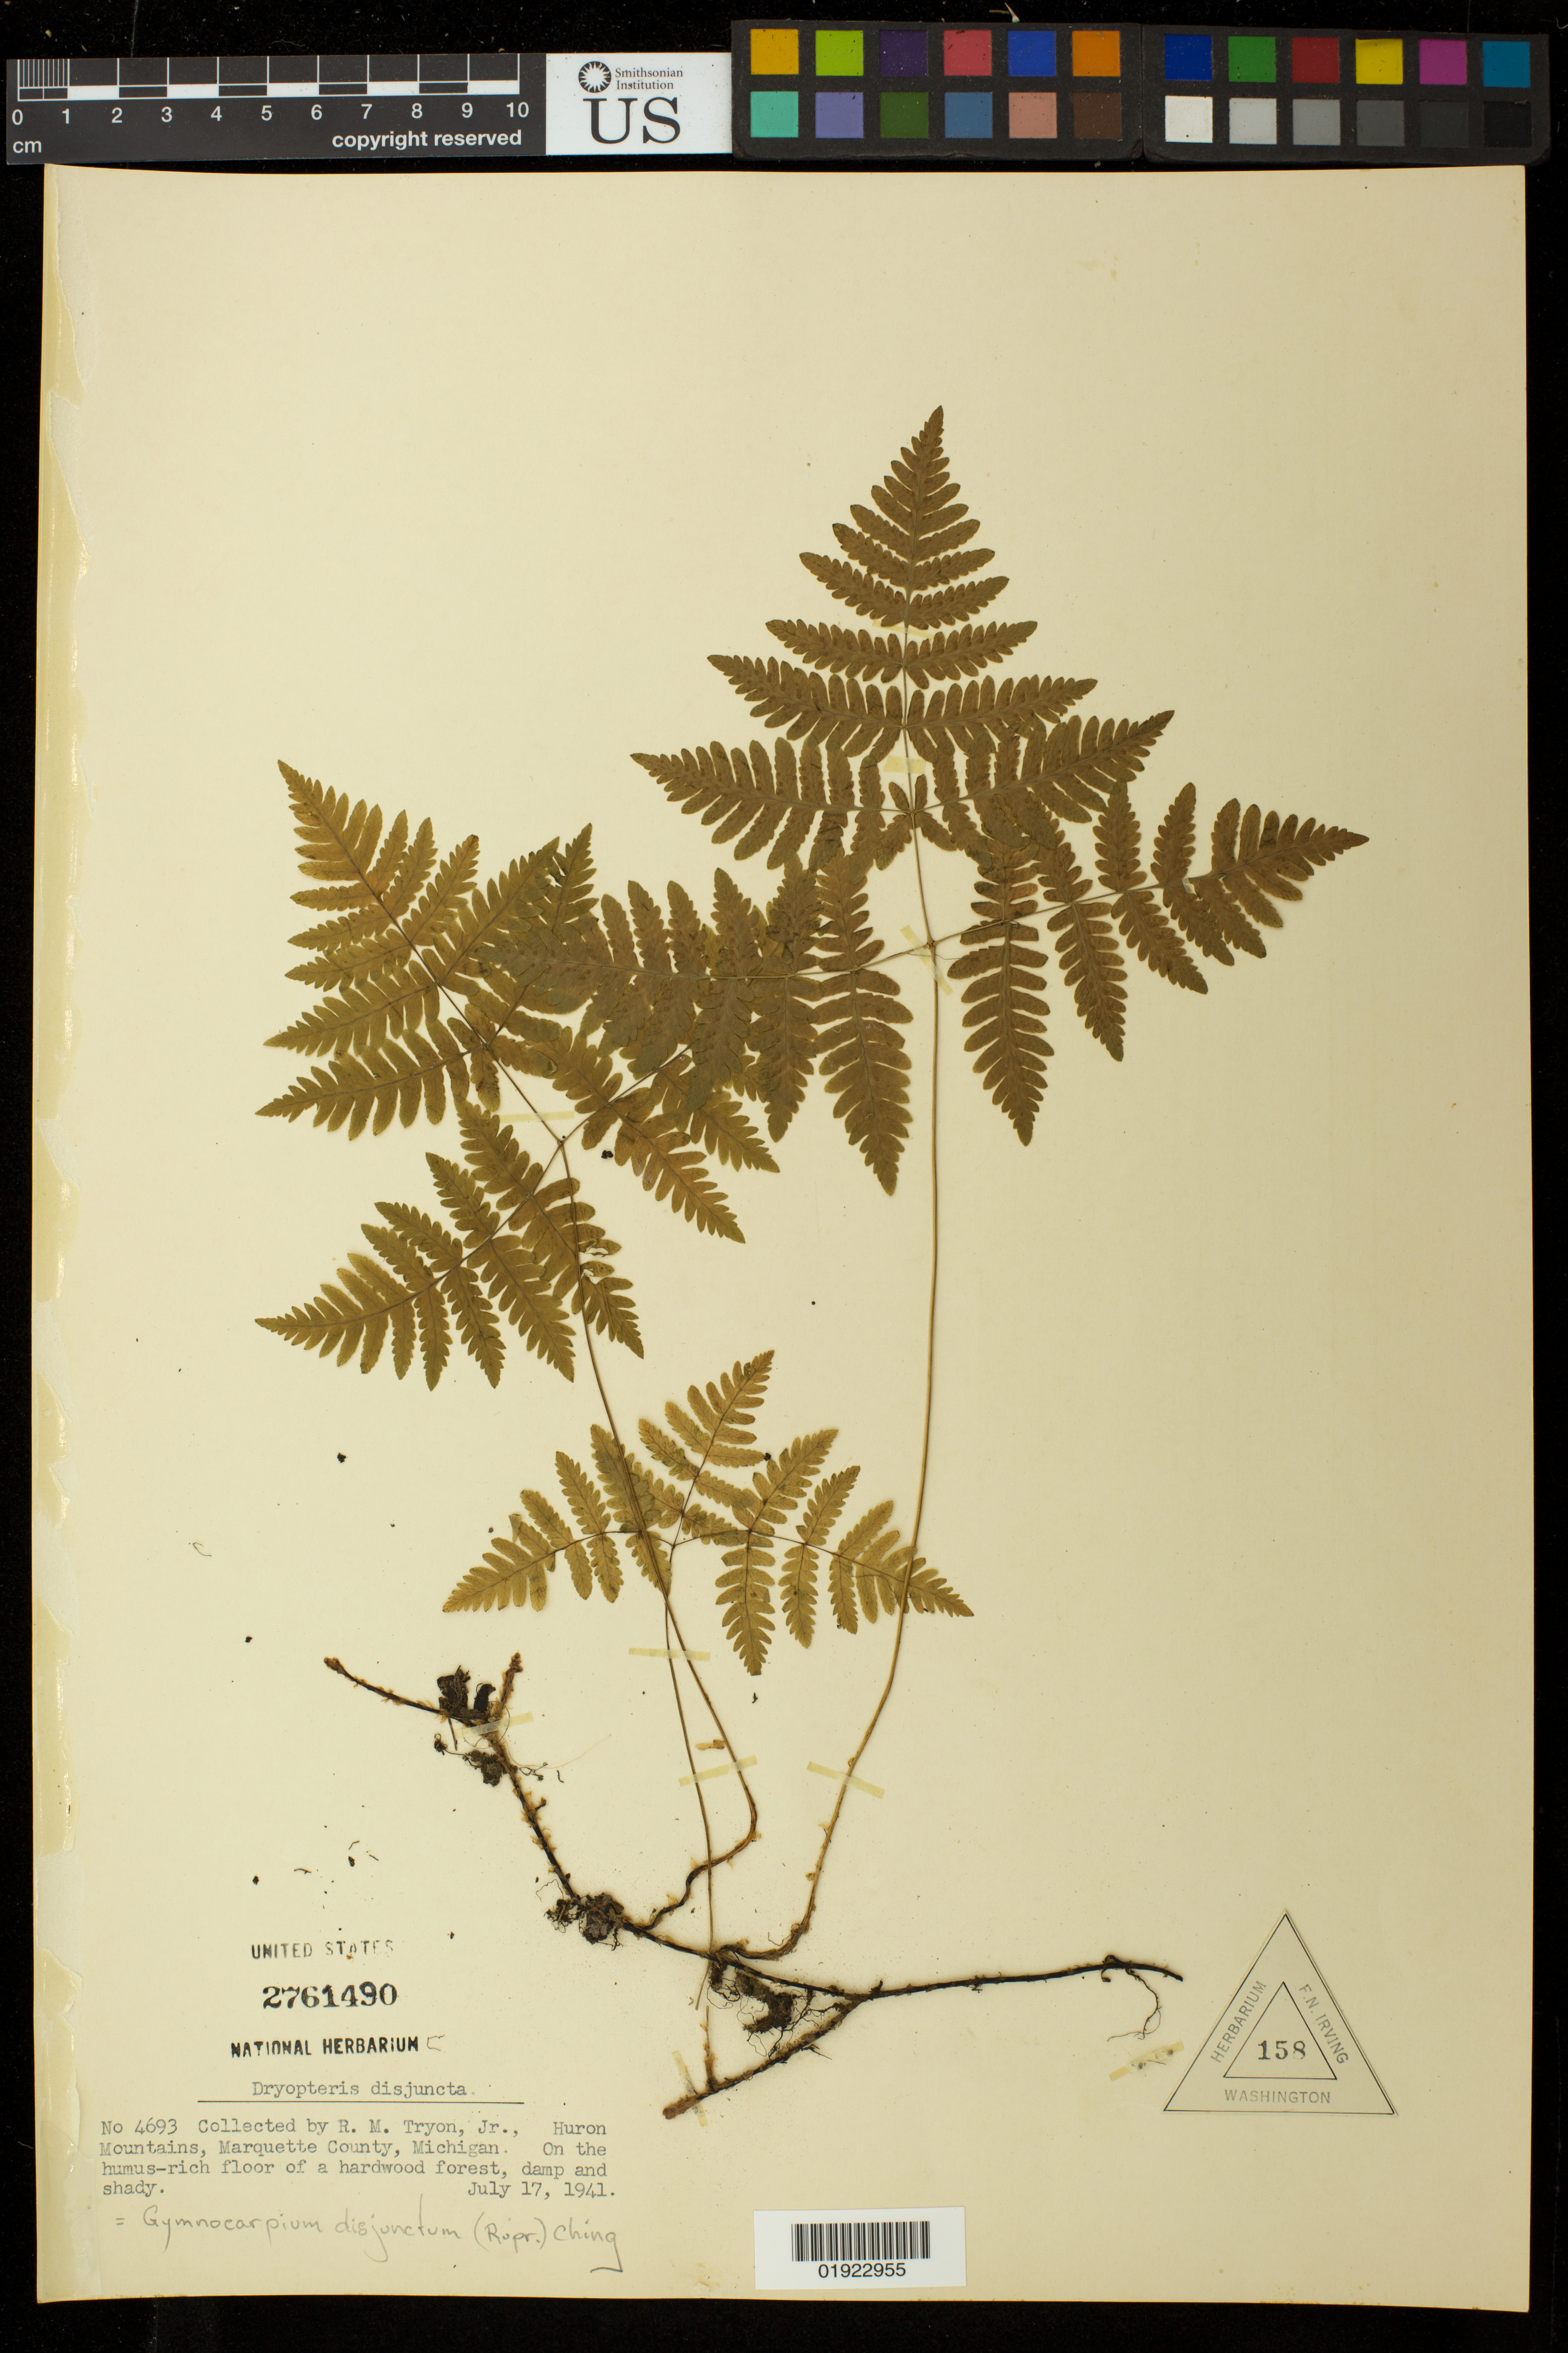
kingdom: Plantae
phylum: Tracheophyta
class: Polypodiopsida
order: Polypodiales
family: Cystopteridaceae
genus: Gymnocarpium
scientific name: Gymnocarpium disjunctum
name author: (Rupr.) Ching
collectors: R. M. Tryon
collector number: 4693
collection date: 1941-07-17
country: United States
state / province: Michigan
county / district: Marquette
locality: Huron Mountains.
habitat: On the humus-rich floor of a hardwood forest, damp and shady.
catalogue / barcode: US 2761490